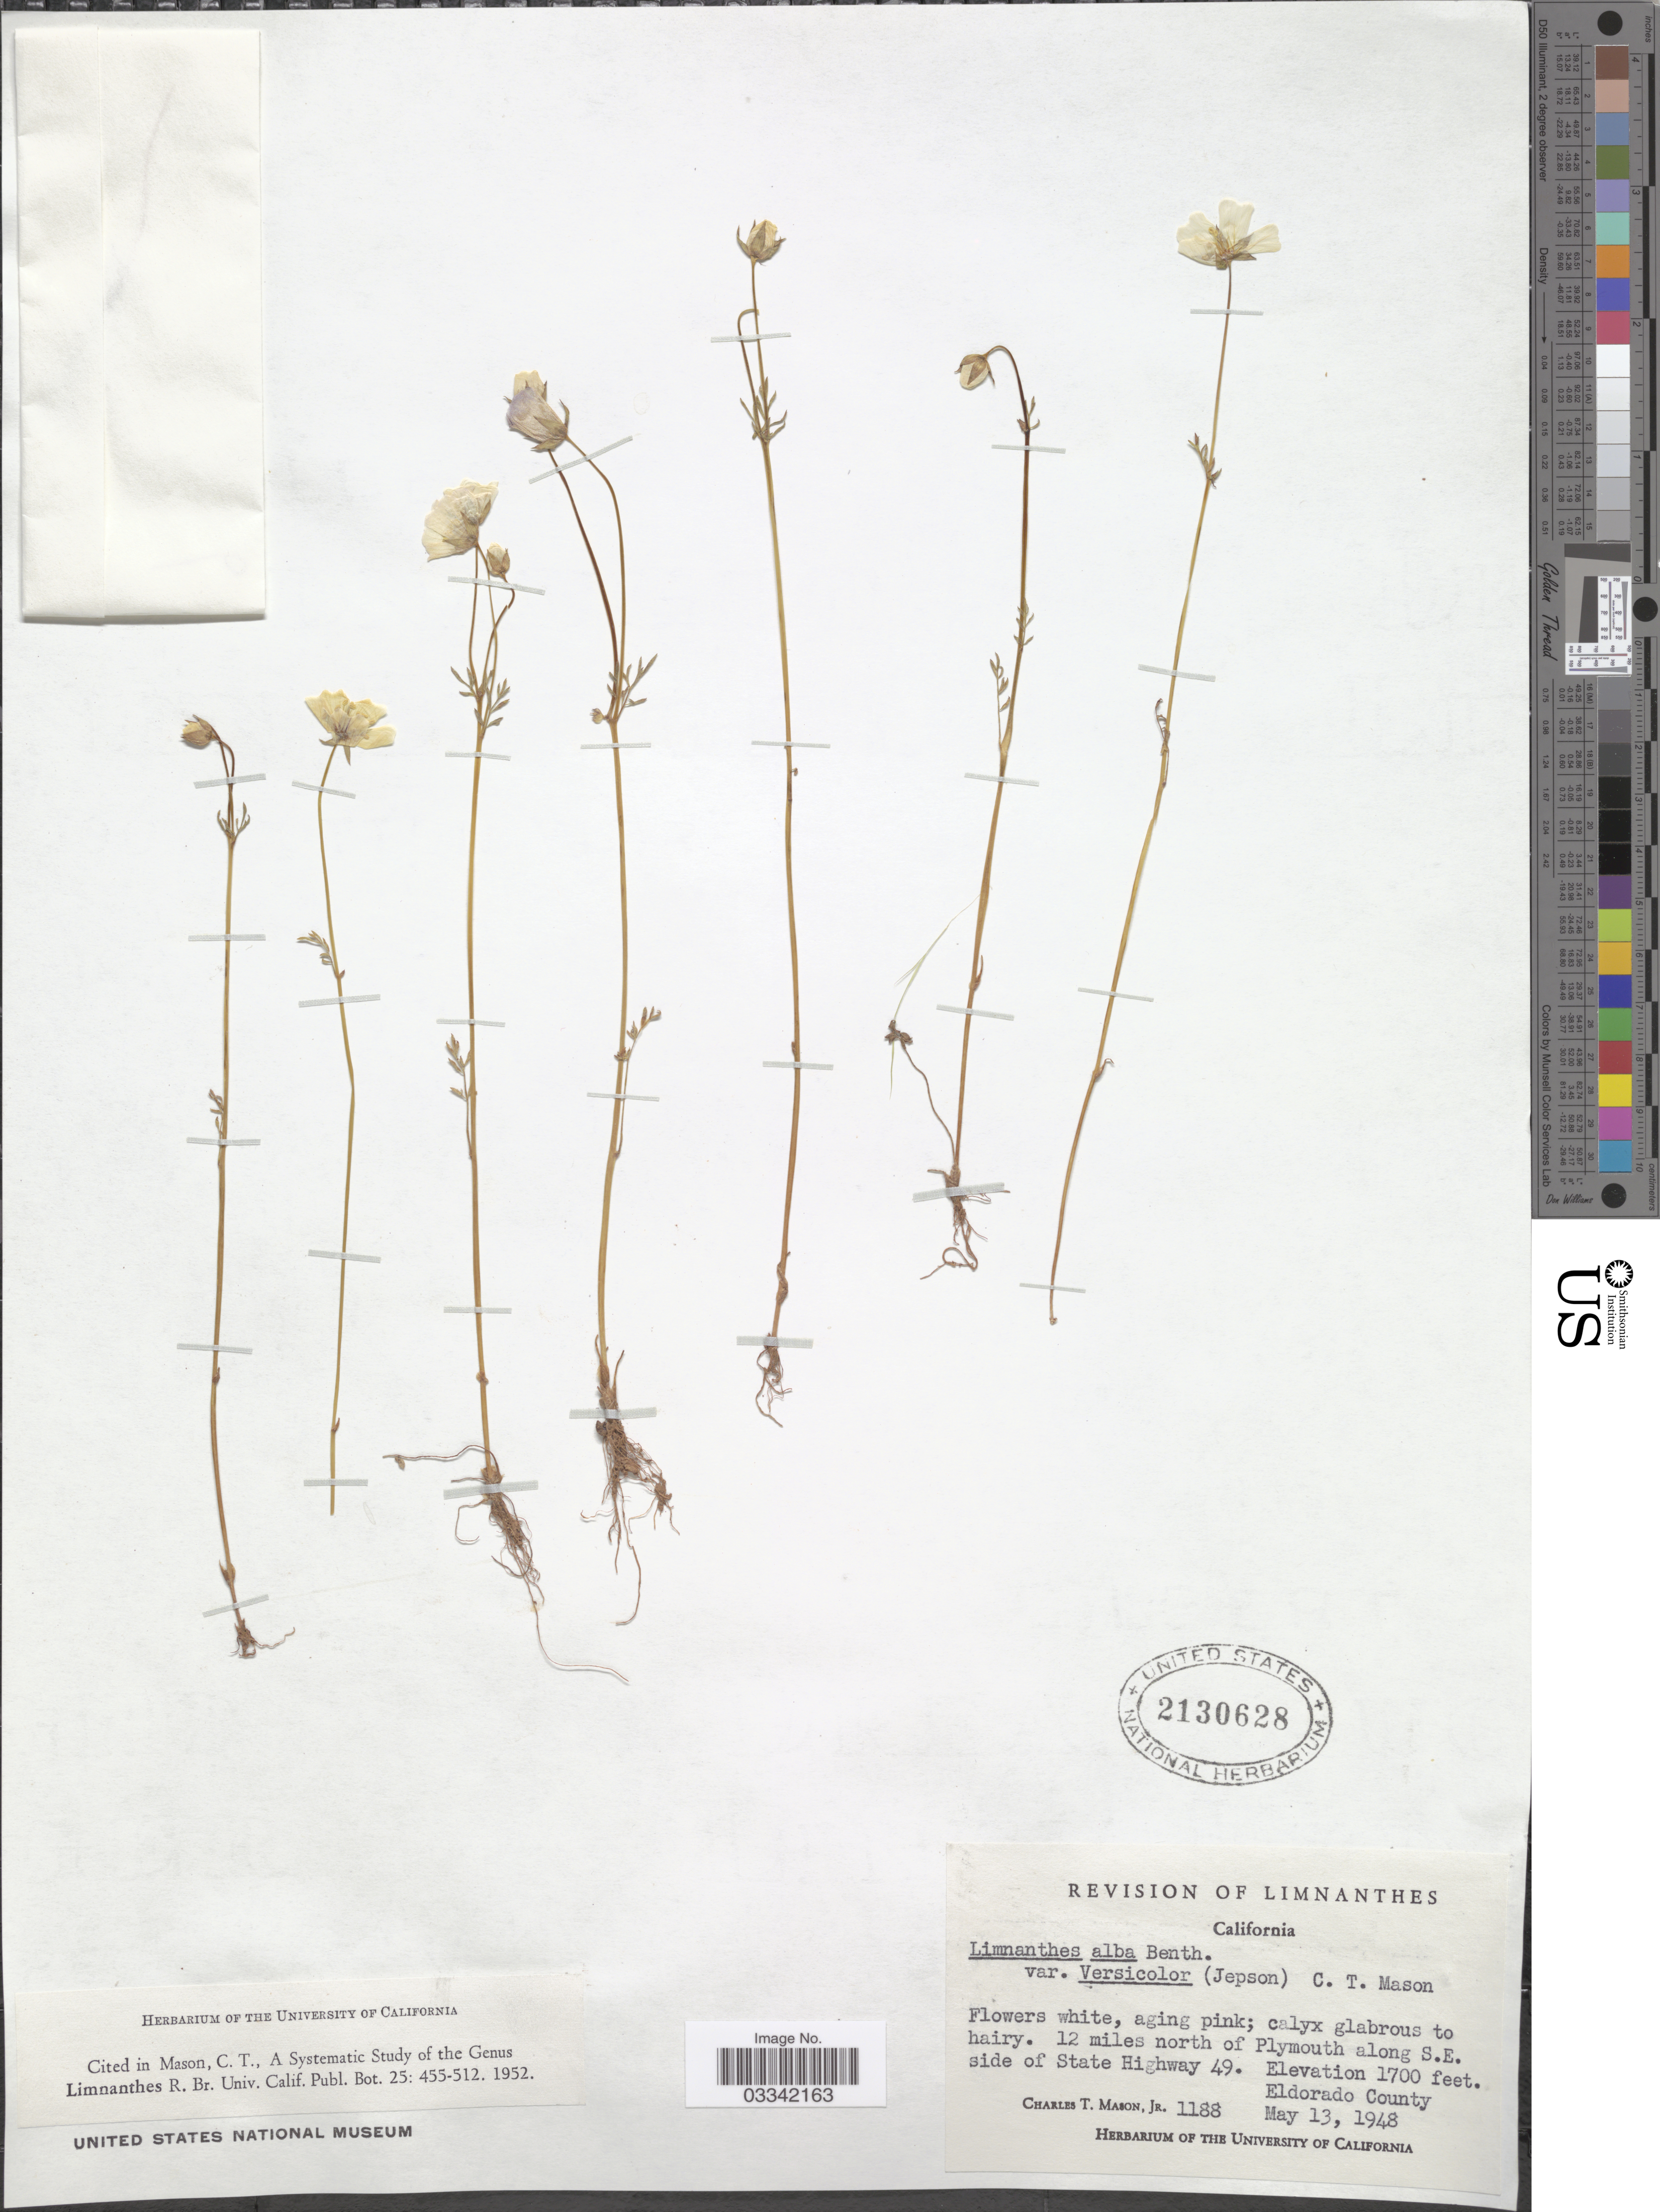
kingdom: Plantae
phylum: Tracheophyta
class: Magnoliopsida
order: Brassicales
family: Limnanthaceae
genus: Limnanthes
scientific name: Limnanthes alba var. versicolor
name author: (Greene) C.T. Mason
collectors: C. Mason Jr.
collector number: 1188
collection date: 1948-05-13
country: United States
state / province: California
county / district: El Dorado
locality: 12 miles north of Plymouth along S.E. side of State Highway 49, Eldorado County.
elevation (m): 518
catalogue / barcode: US 2130628